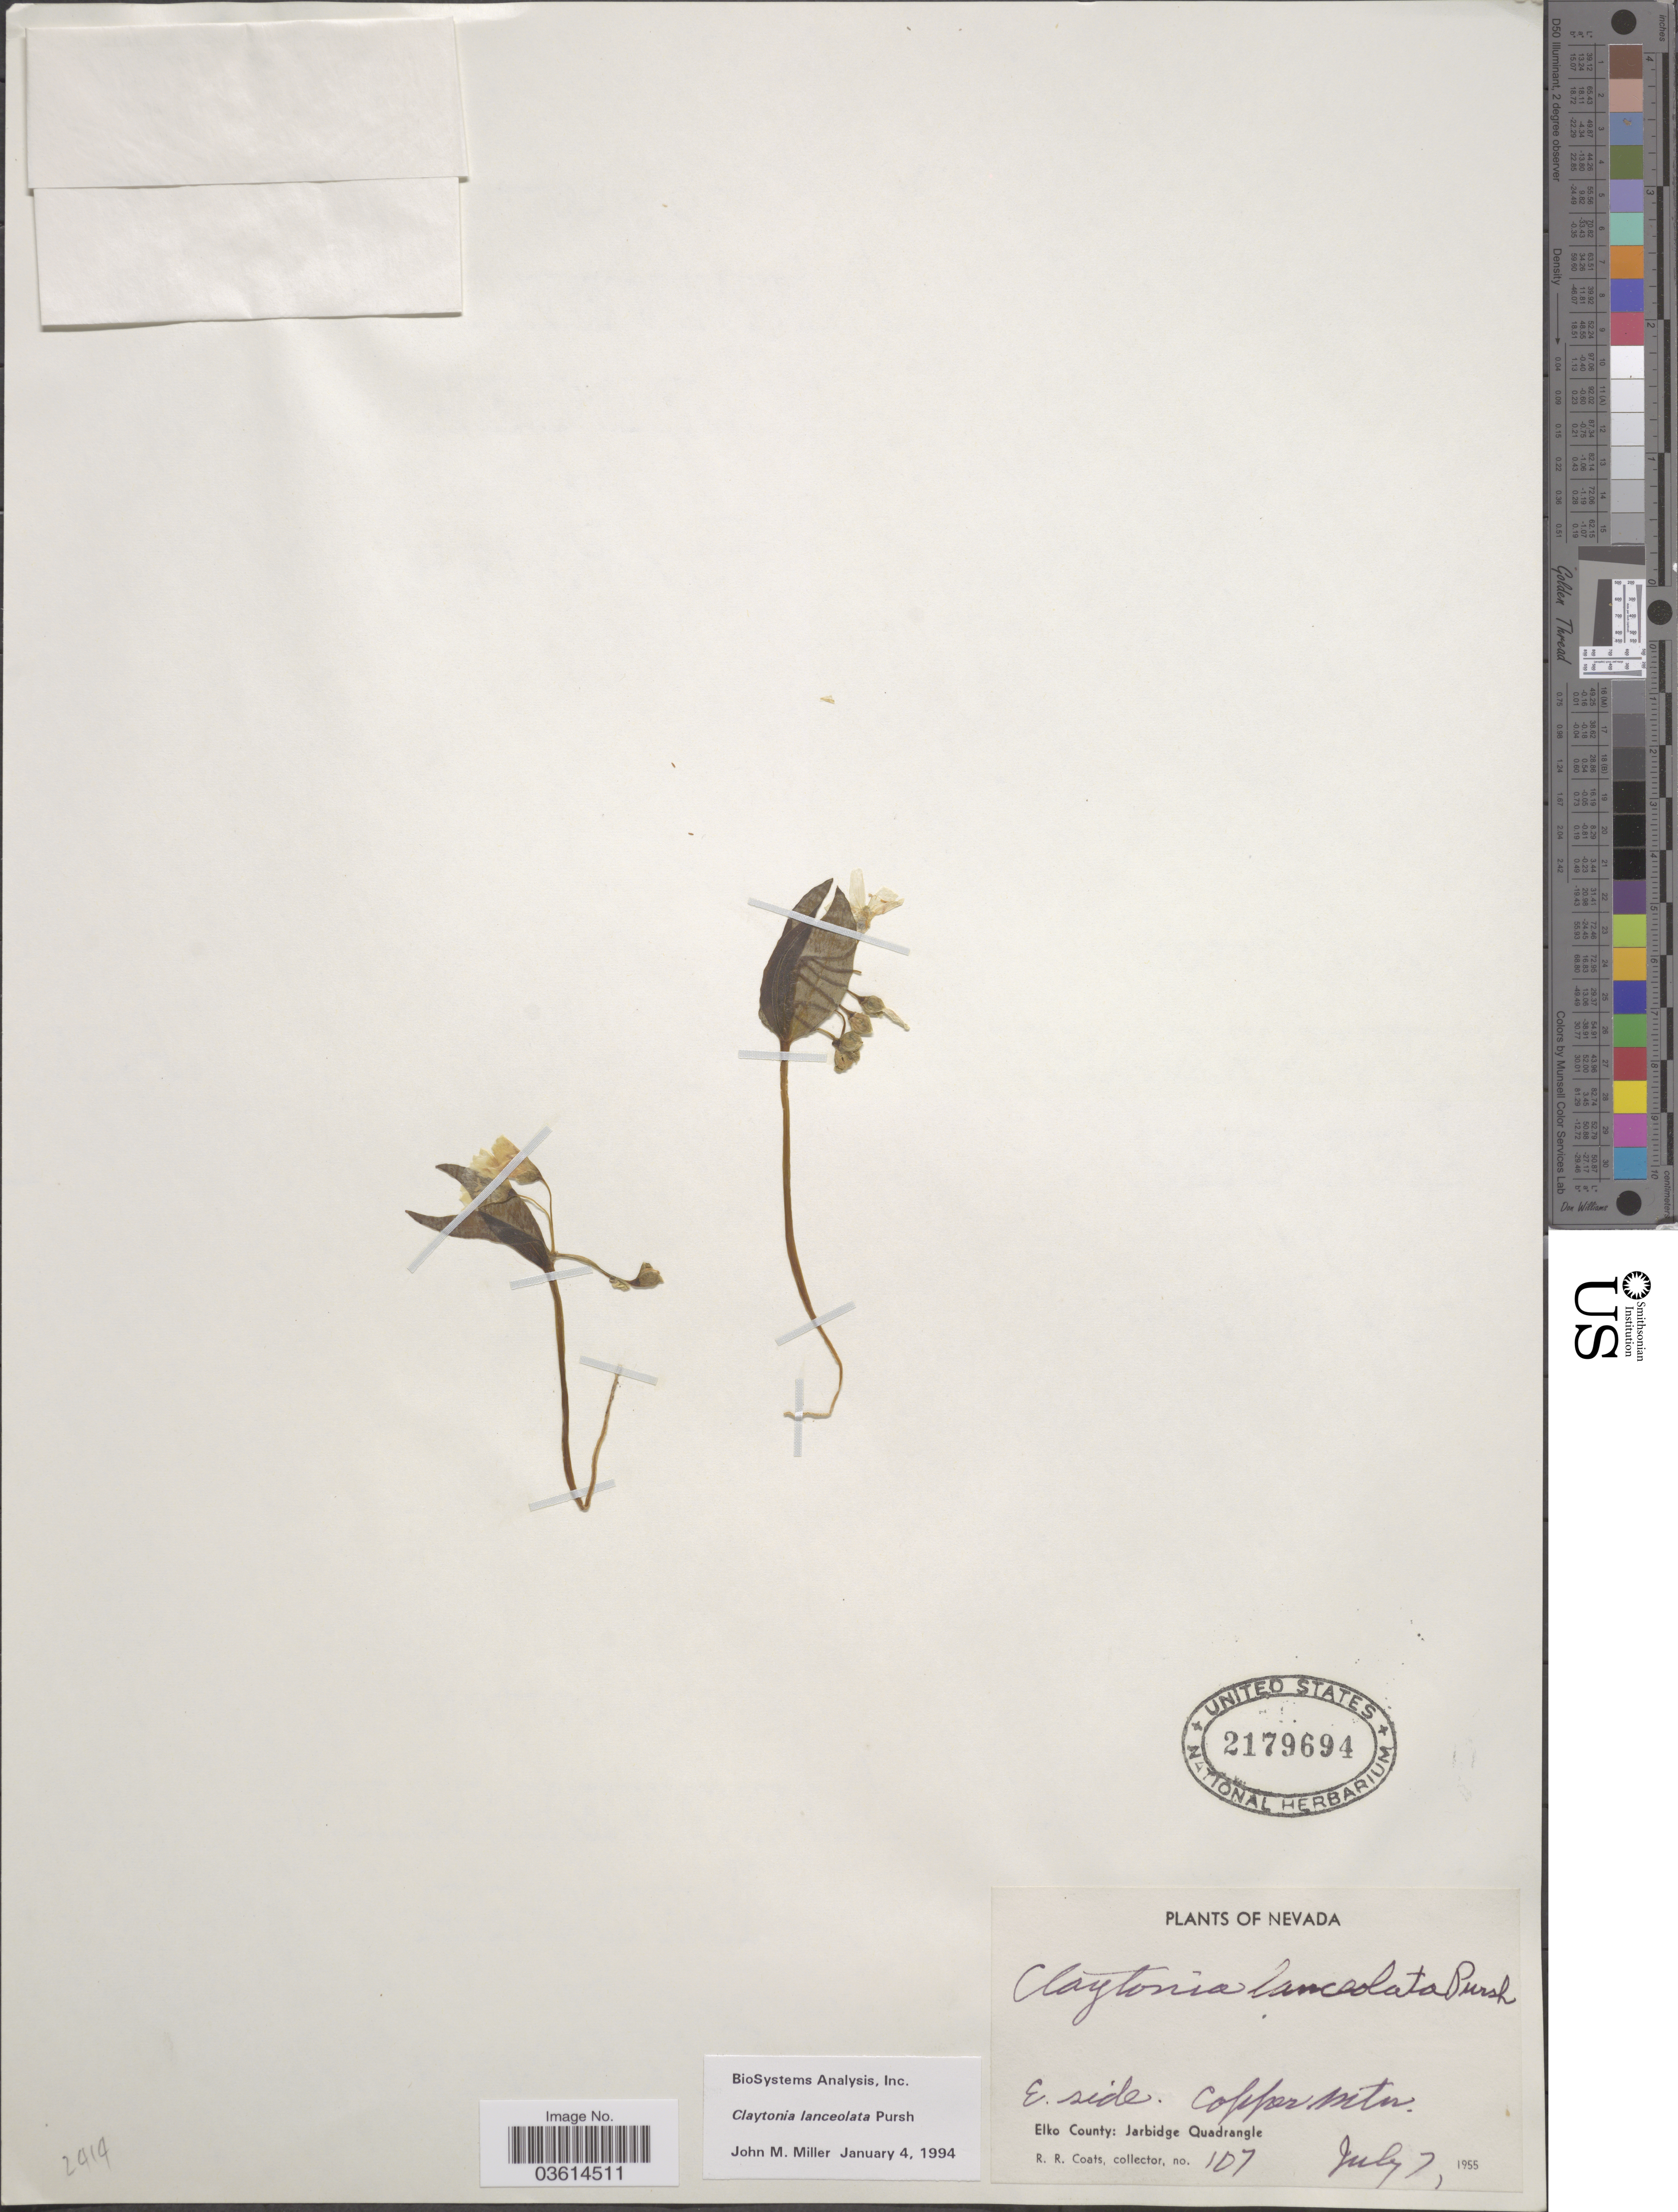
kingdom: Plantae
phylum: Tracheophyta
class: Magnoliopsida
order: Caryophyllales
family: Montiaceae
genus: Claytonia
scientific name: Claytonia lanceolata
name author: Pursh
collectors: R. Coats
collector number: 107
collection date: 1955-07-07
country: United States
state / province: Nevada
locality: E. side. Copper Mtn. Elko County: Jarbidge Quadrangle.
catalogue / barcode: US 2179694